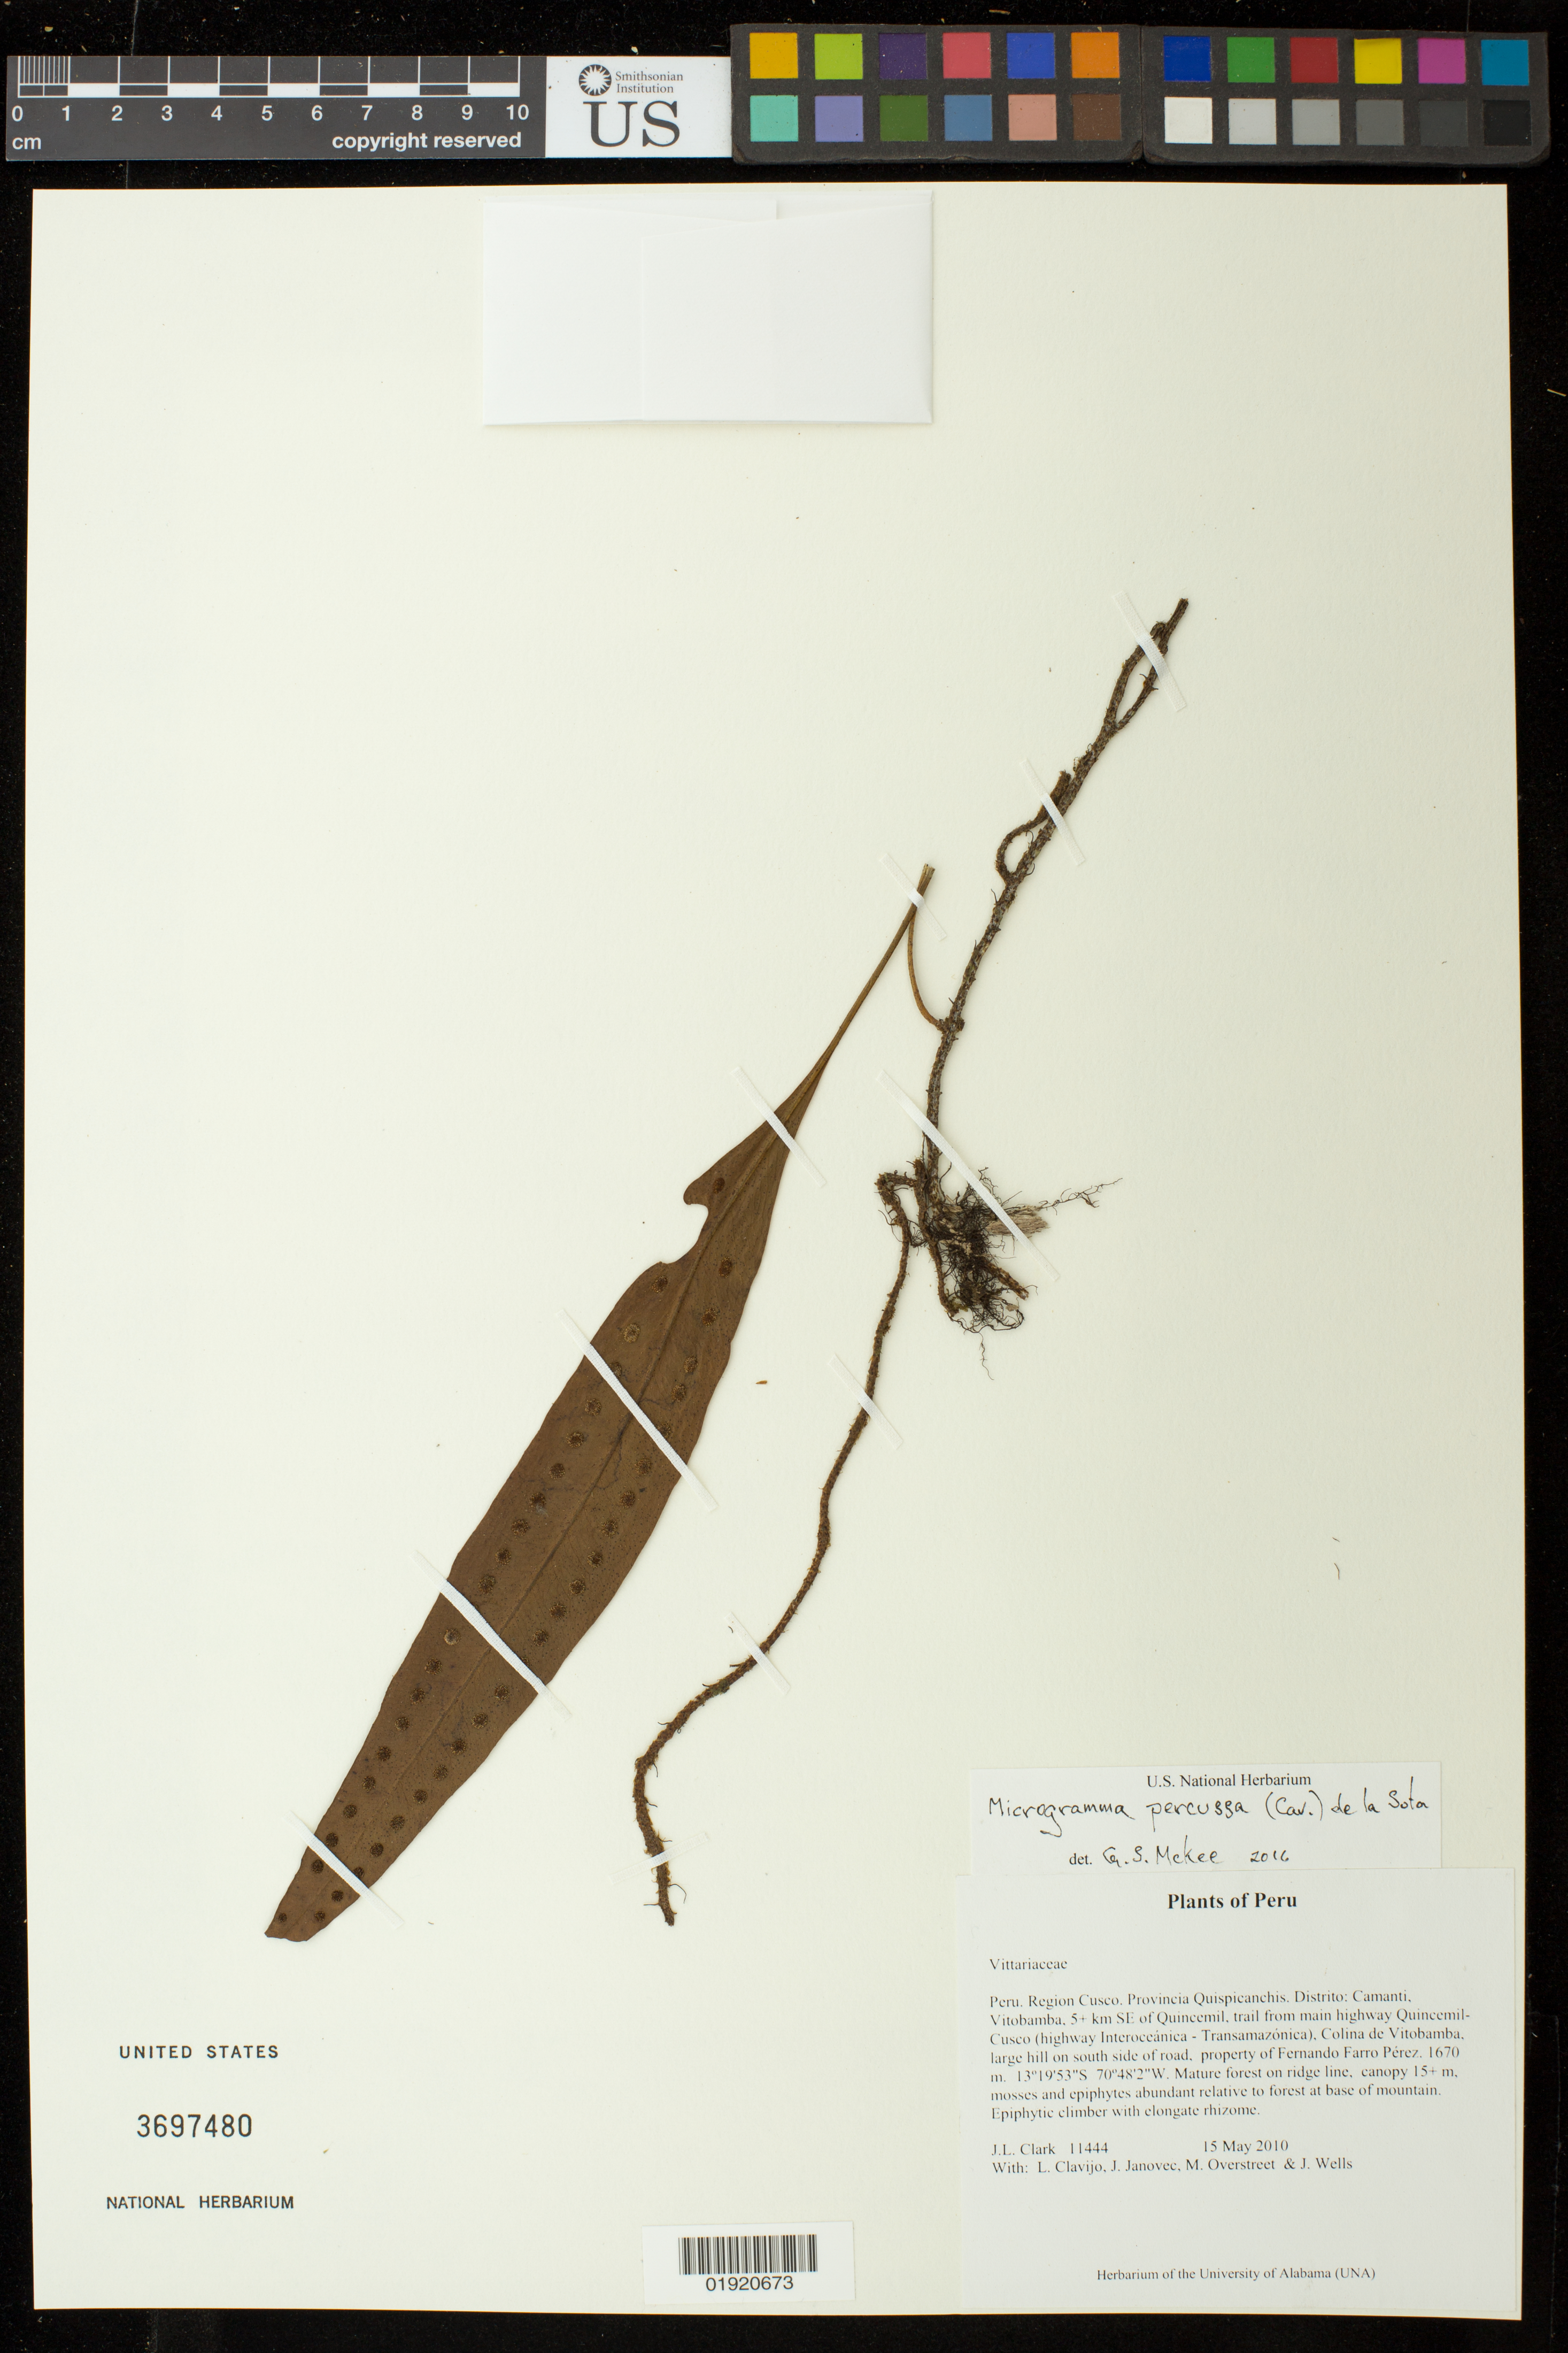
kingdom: Plantae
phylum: Tracheophyta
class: Polypodiopsida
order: Polypodiales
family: Polypodiaceae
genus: Microgramma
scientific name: Microgramma percussa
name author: (Cav.) de la Sota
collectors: J. L. Clark, L. Clavijo, J. Janovec, M. Overstreet & J. Wells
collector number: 11444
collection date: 2010-05-15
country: Peru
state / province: Cusco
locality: Peru. Region Cusco. Provincia Quispicanchis. Distrito: Camanti, Vitobamba, 5+ km SE of Quincemil, trail from main highway Quincemil-Cusco (highway Interoceanica - Transamazonica), Colina de Vitobamba, large hill on south side of road, property of Fernando Farro Perez.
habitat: Mature forest on ridge line, canopy 15+ m, mosses and epiphytes abundant relative to forest at base of mountain.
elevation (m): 1670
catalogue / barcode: US 3697480